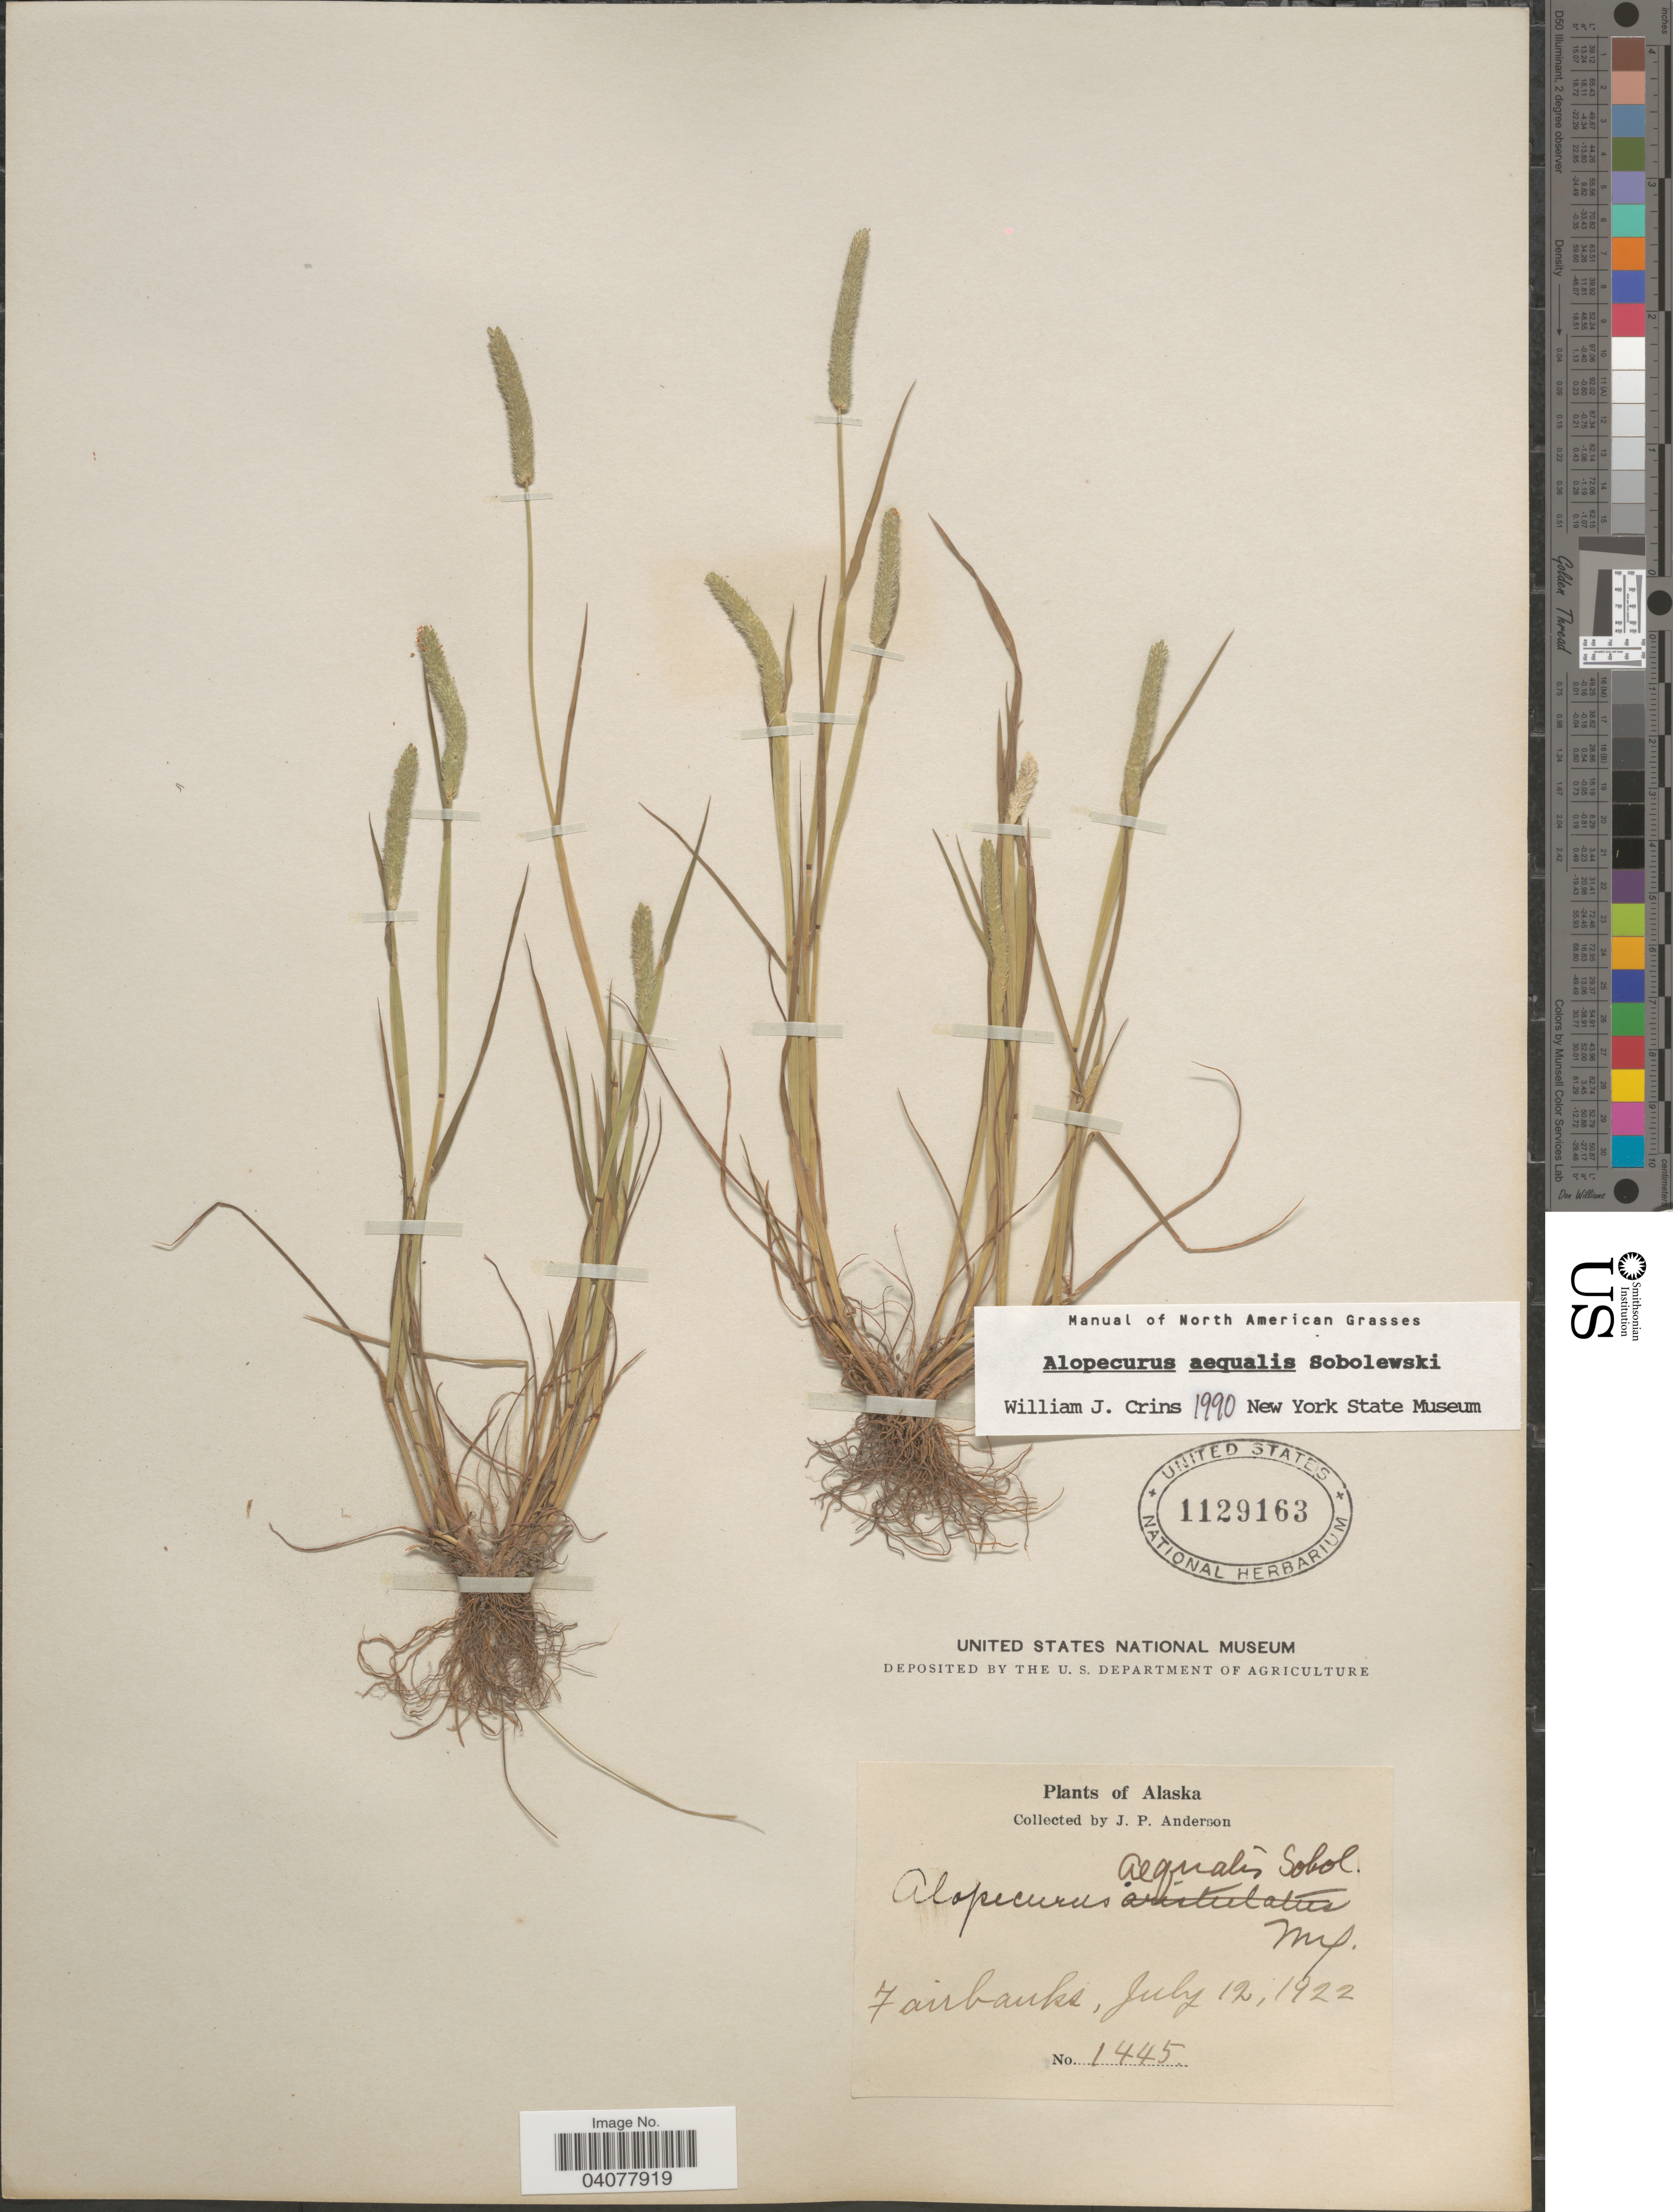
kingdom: Plantae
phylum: Tracheophyta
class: Liliopsida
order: Poales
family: Poaceae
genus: Alopecurus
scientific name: Alopecurus aequalis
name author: Sobol.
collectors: J. P. Anderson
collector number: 1445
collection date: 1922-07-12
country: United States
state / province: Alaska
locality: Fairbanks.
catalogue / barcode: US 1129163